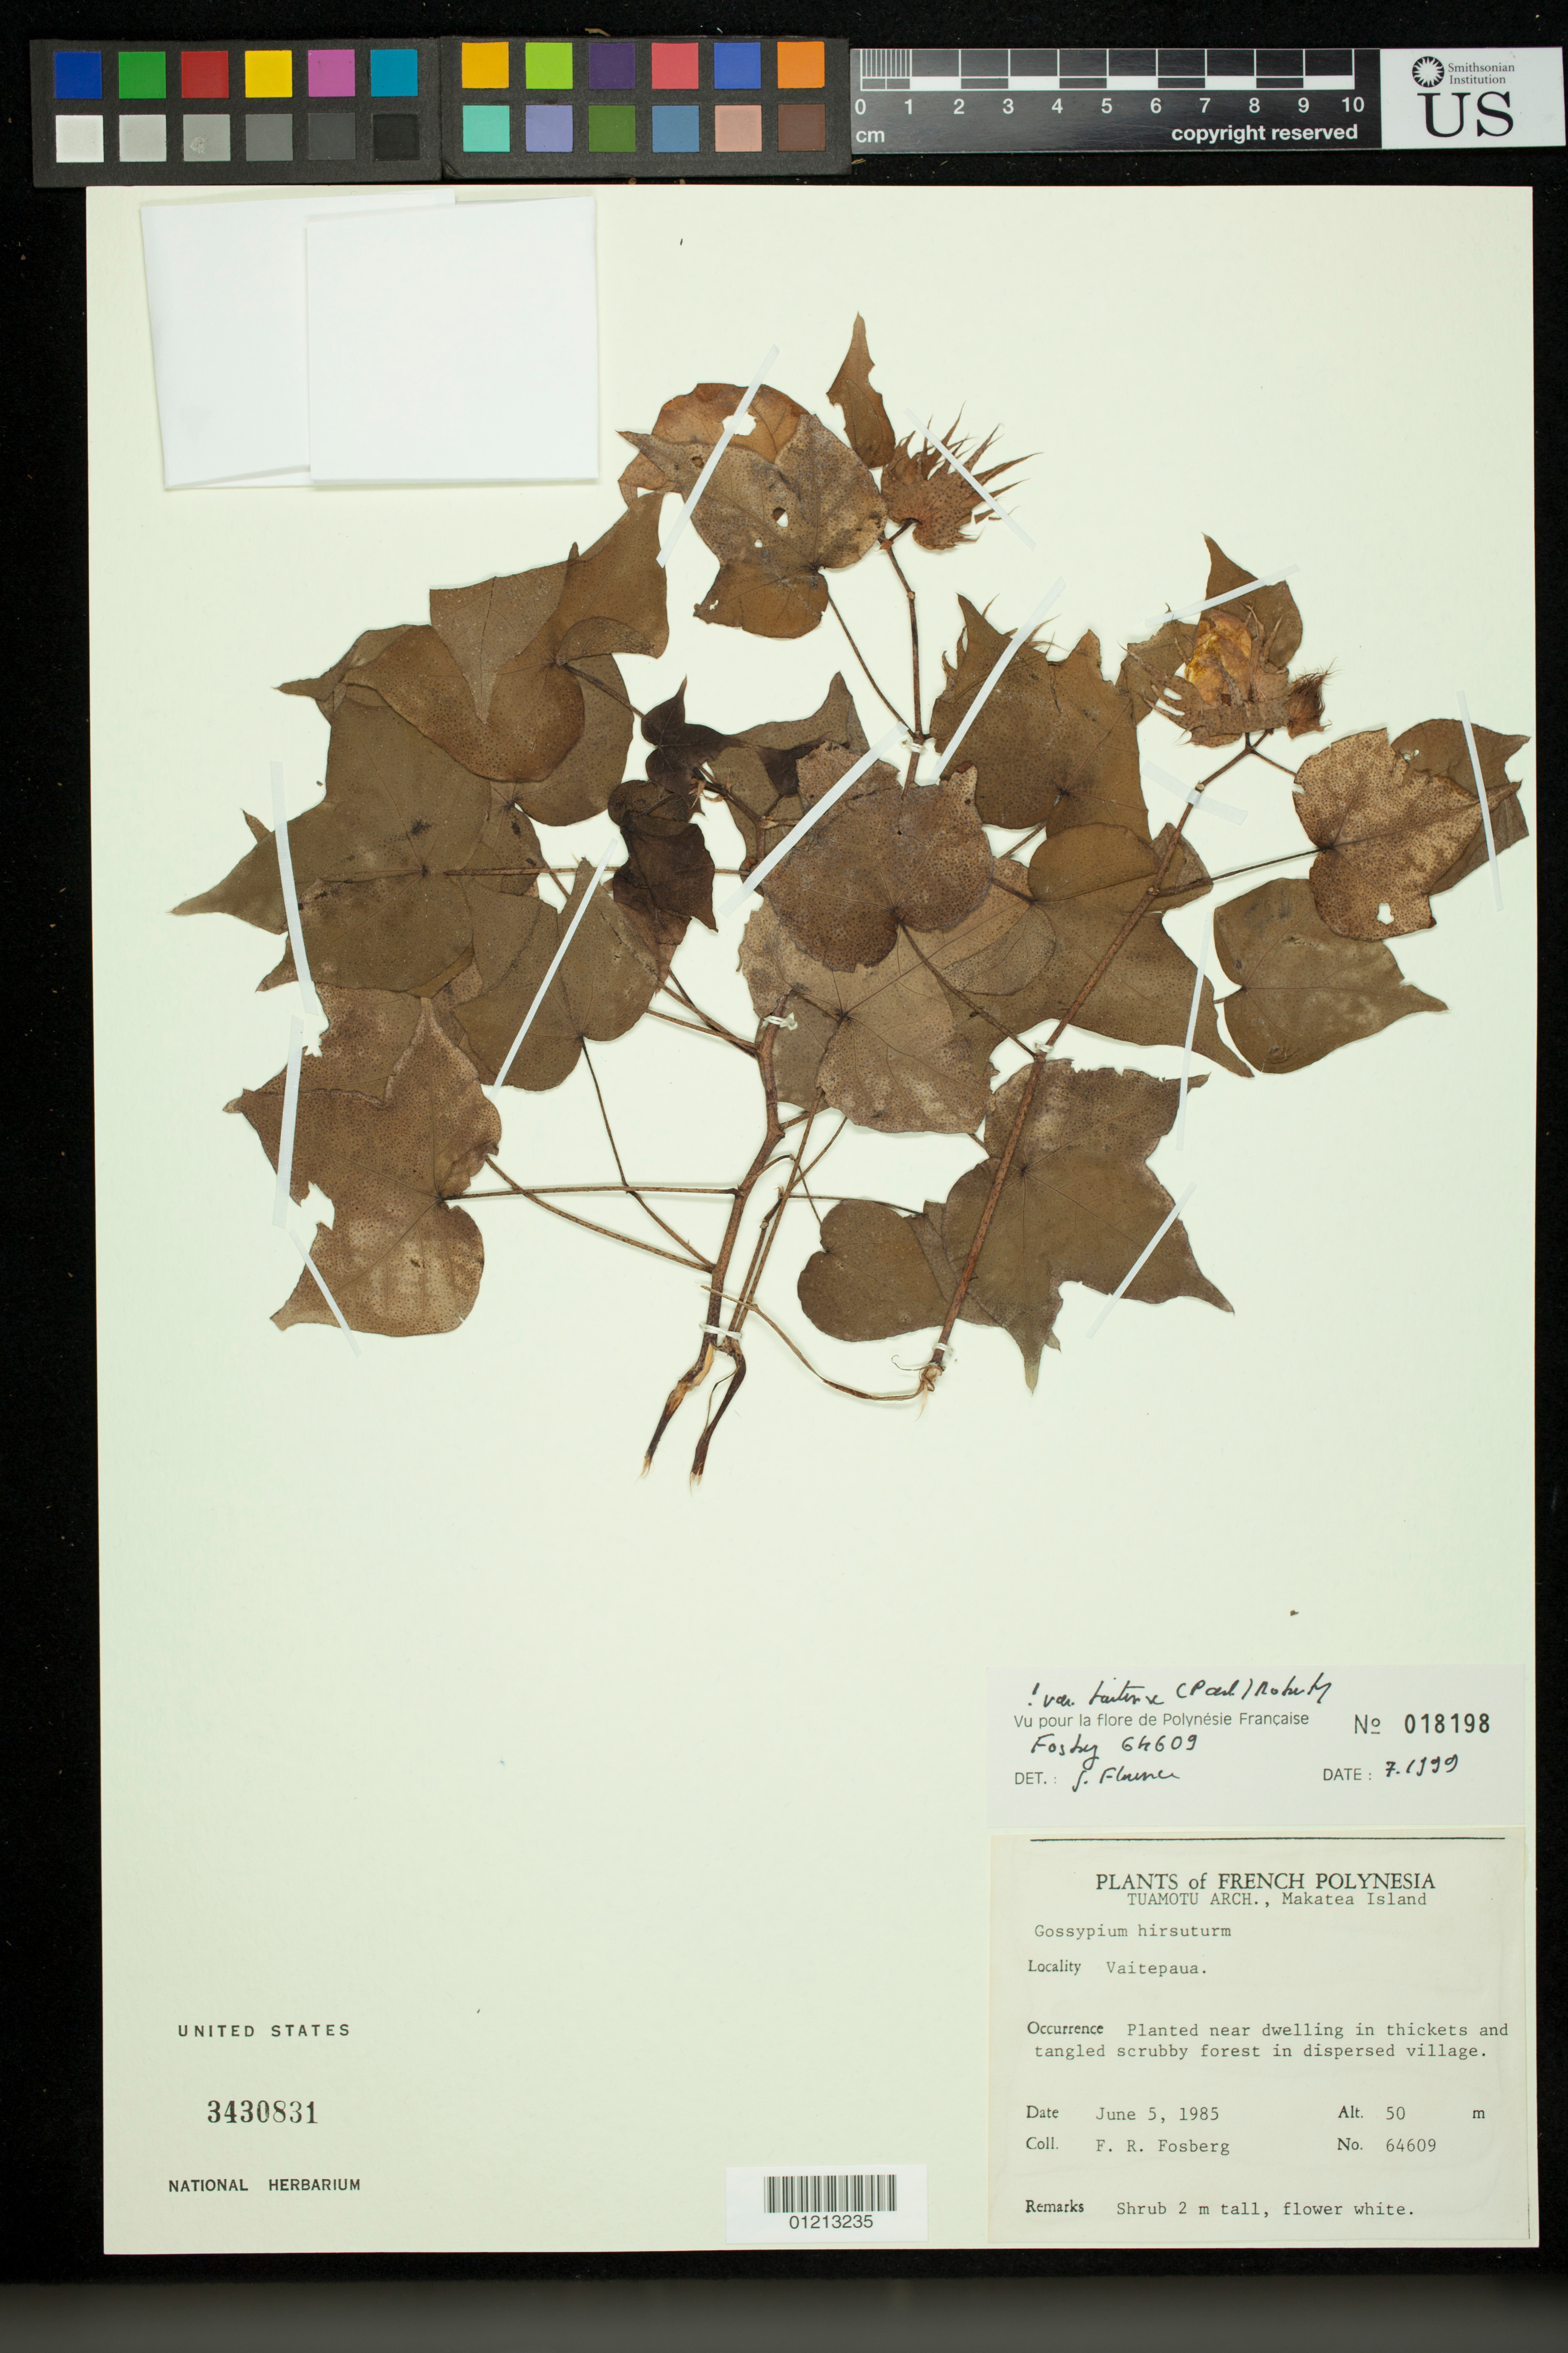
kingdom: Plantae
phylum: Tracheophyta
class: Magnoliopsida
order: Malvales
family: Malvaceae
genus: Gossypium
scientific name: Gossypium hirsutum var. taitense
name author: (Parl.) Roberty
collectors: F. R. Fosberg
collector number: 64609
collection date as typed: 06 May 1985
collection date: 1985-05-06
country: French Polynesia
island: Makatea [Aurora]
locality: Tuamotu Arch., Makatea Island: Vaitepaua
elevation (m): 50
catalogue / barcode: US 3430831